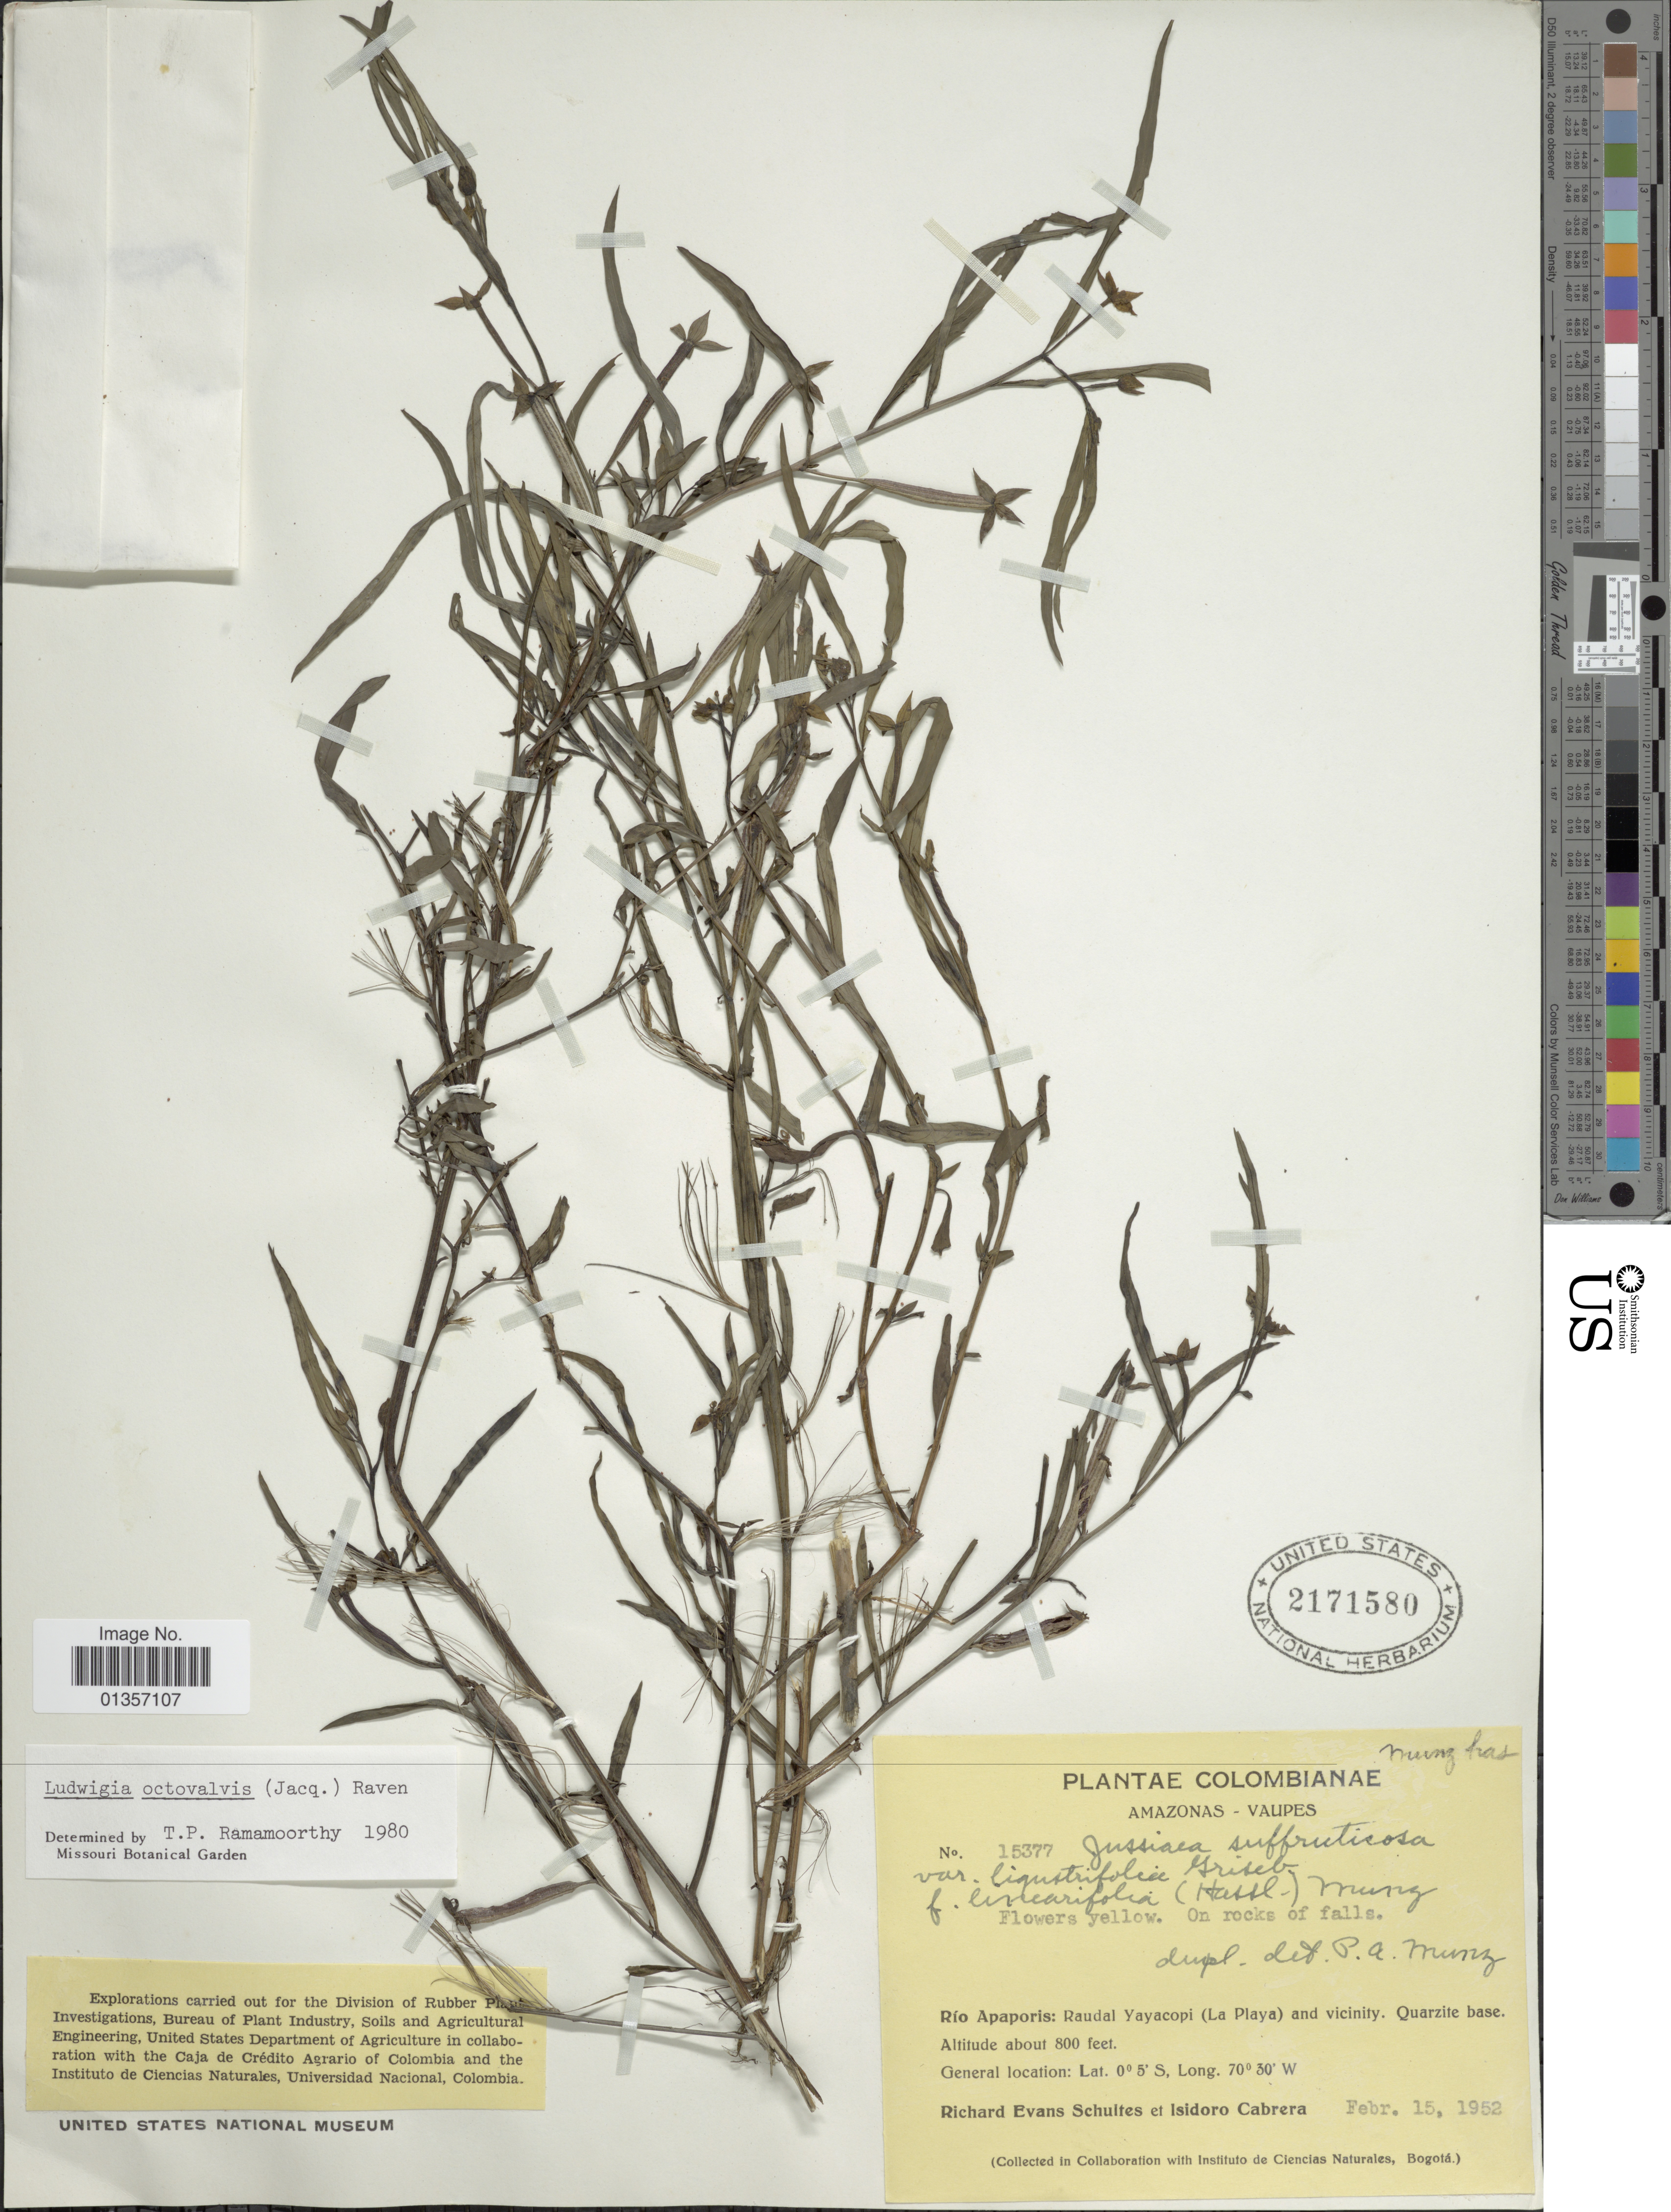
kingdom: Plantae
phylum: Tracheophyta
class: Magnoliopsida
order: Myrtales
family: Onagraceae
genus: Ludwigia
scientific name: Ludwigia octovalvis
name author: (Jacq.) P.H. Raven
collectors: R. E. Schultes & I. Cabrera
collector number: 15377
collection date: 1952-02-15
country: Colombia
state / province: Vaupés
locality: Amazonas. Río Apaporis: Raudal Yayacopi (La Playa) and vicinity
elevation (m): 244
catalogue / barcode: US 2171580